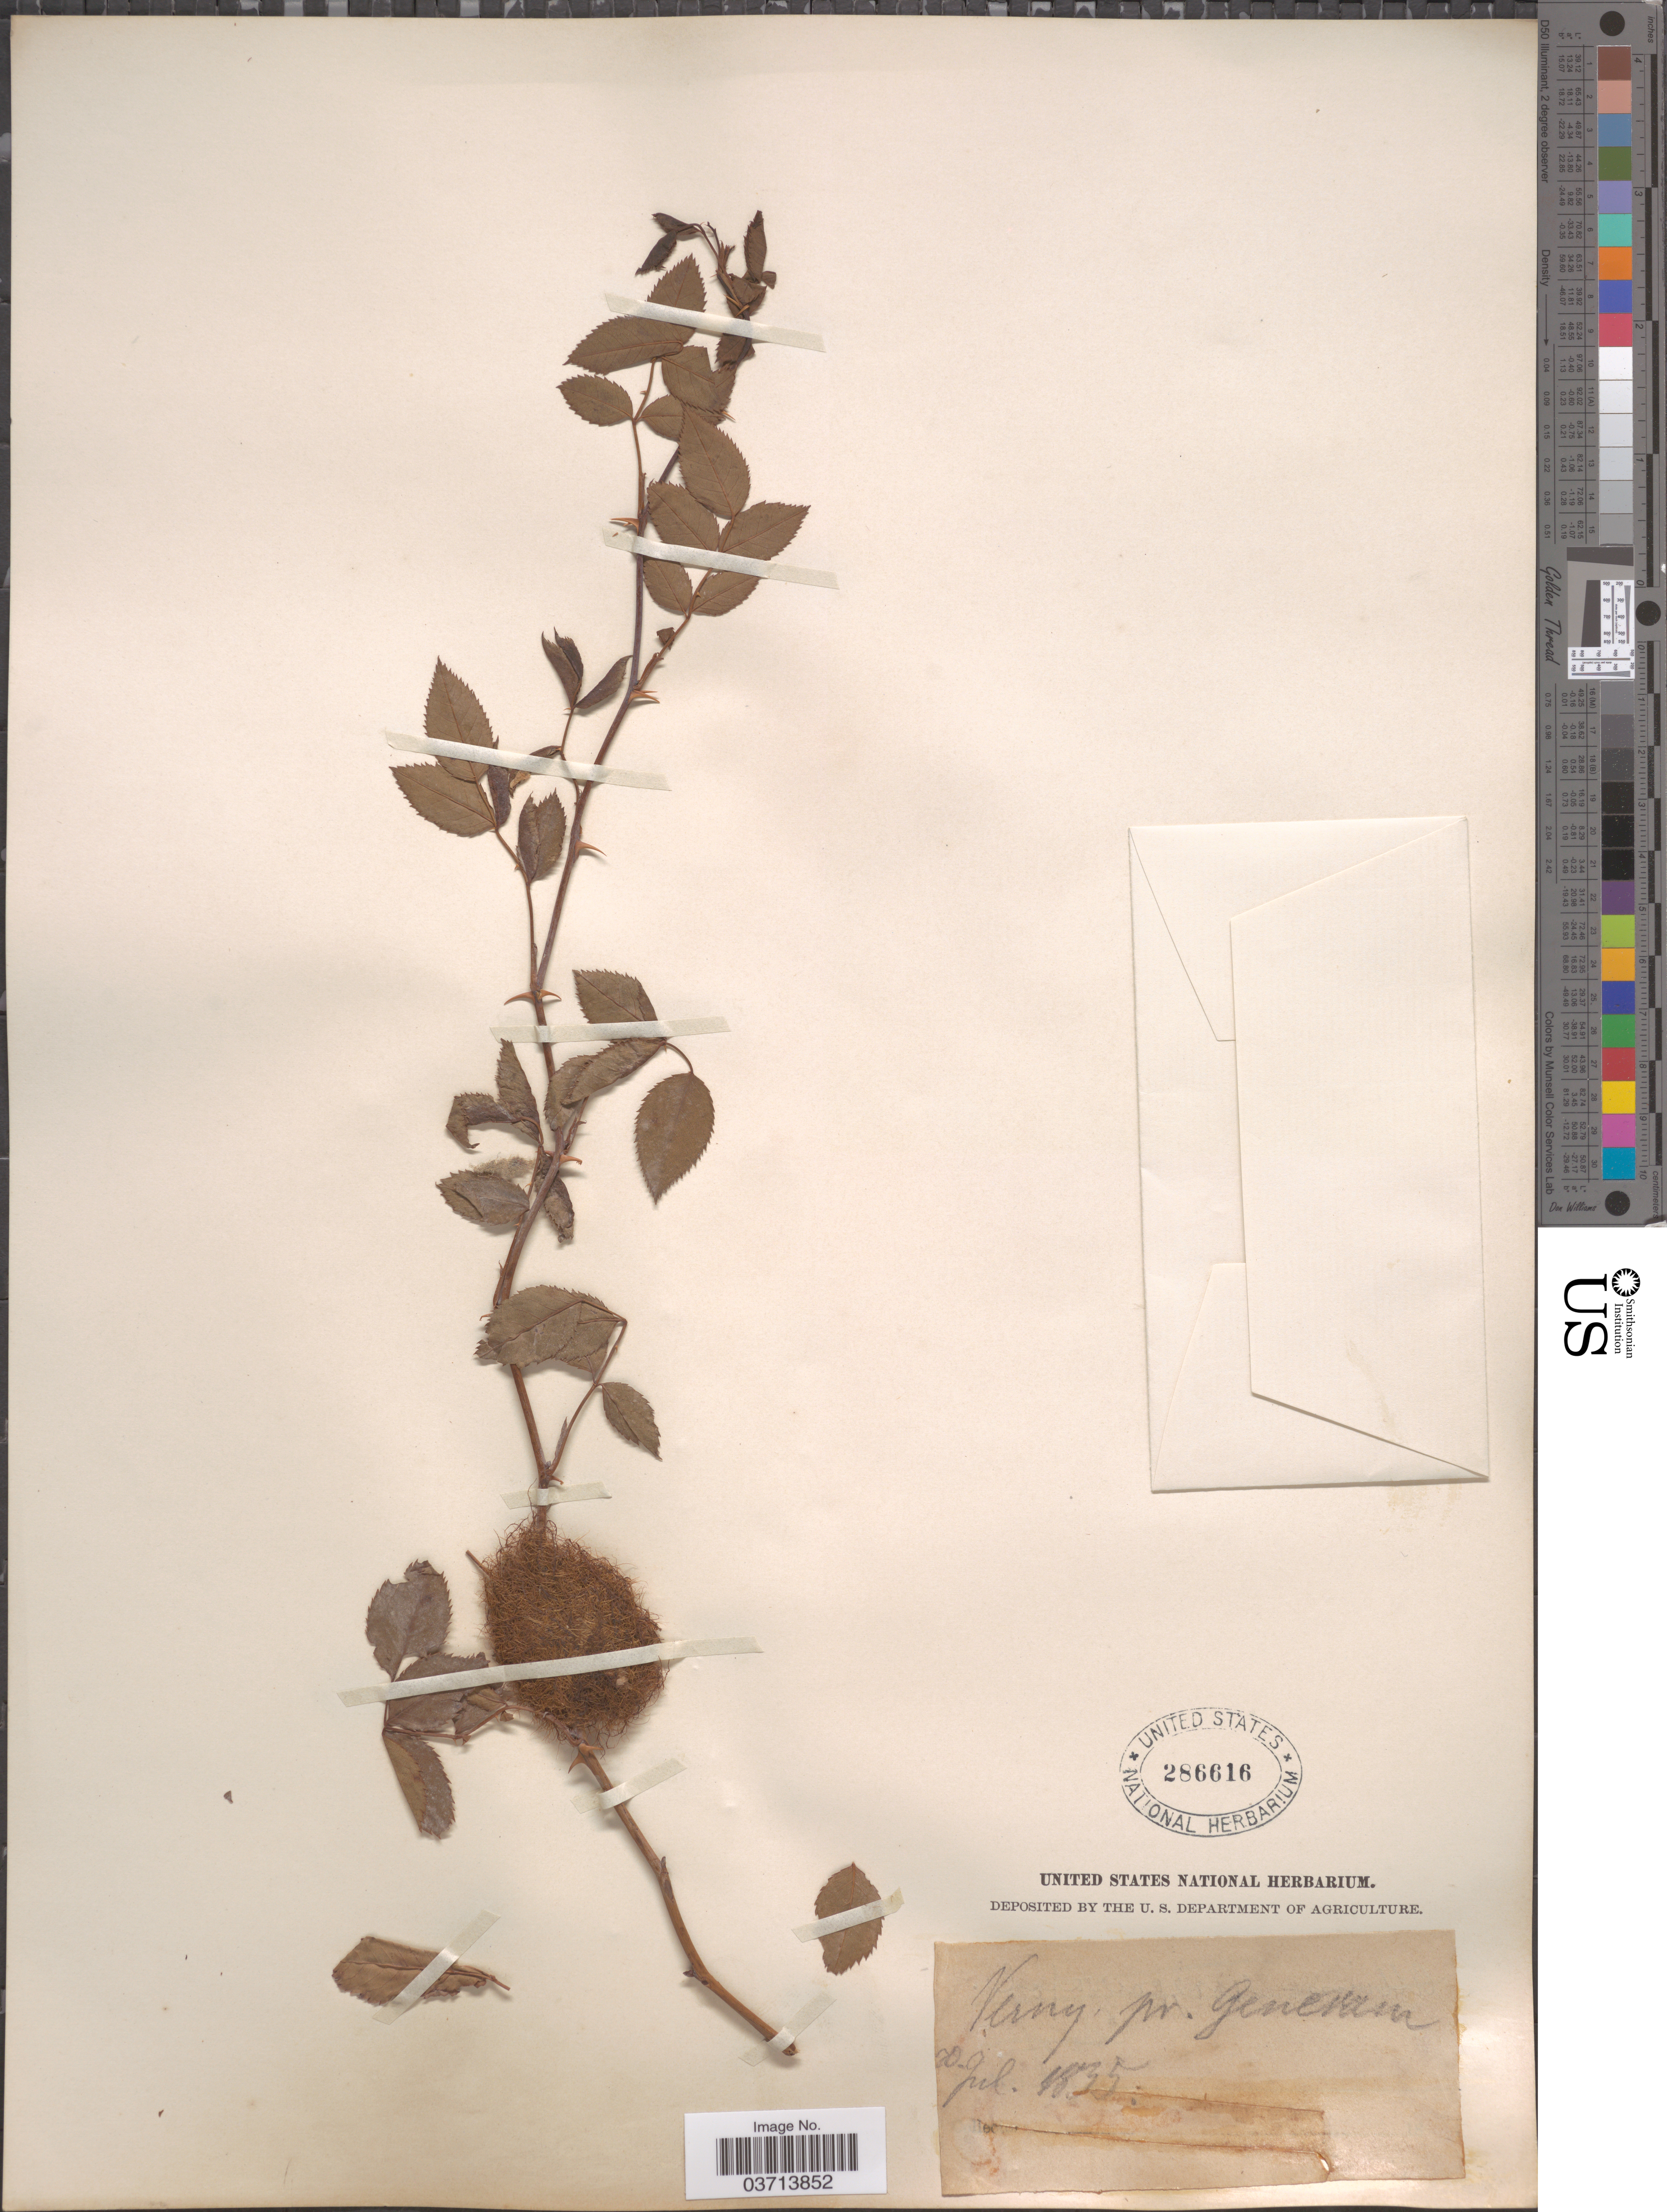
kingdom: Plantae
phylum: Tracheophyta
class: Magnoliopsida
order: Rosales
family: Rosaceae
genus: Rosa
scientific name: Rosa sp.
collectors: ex herb. United States National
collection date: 1835-07-20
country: Switzerland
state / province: Genève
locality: Verny, pr. Genevam.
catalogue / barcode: US 286616